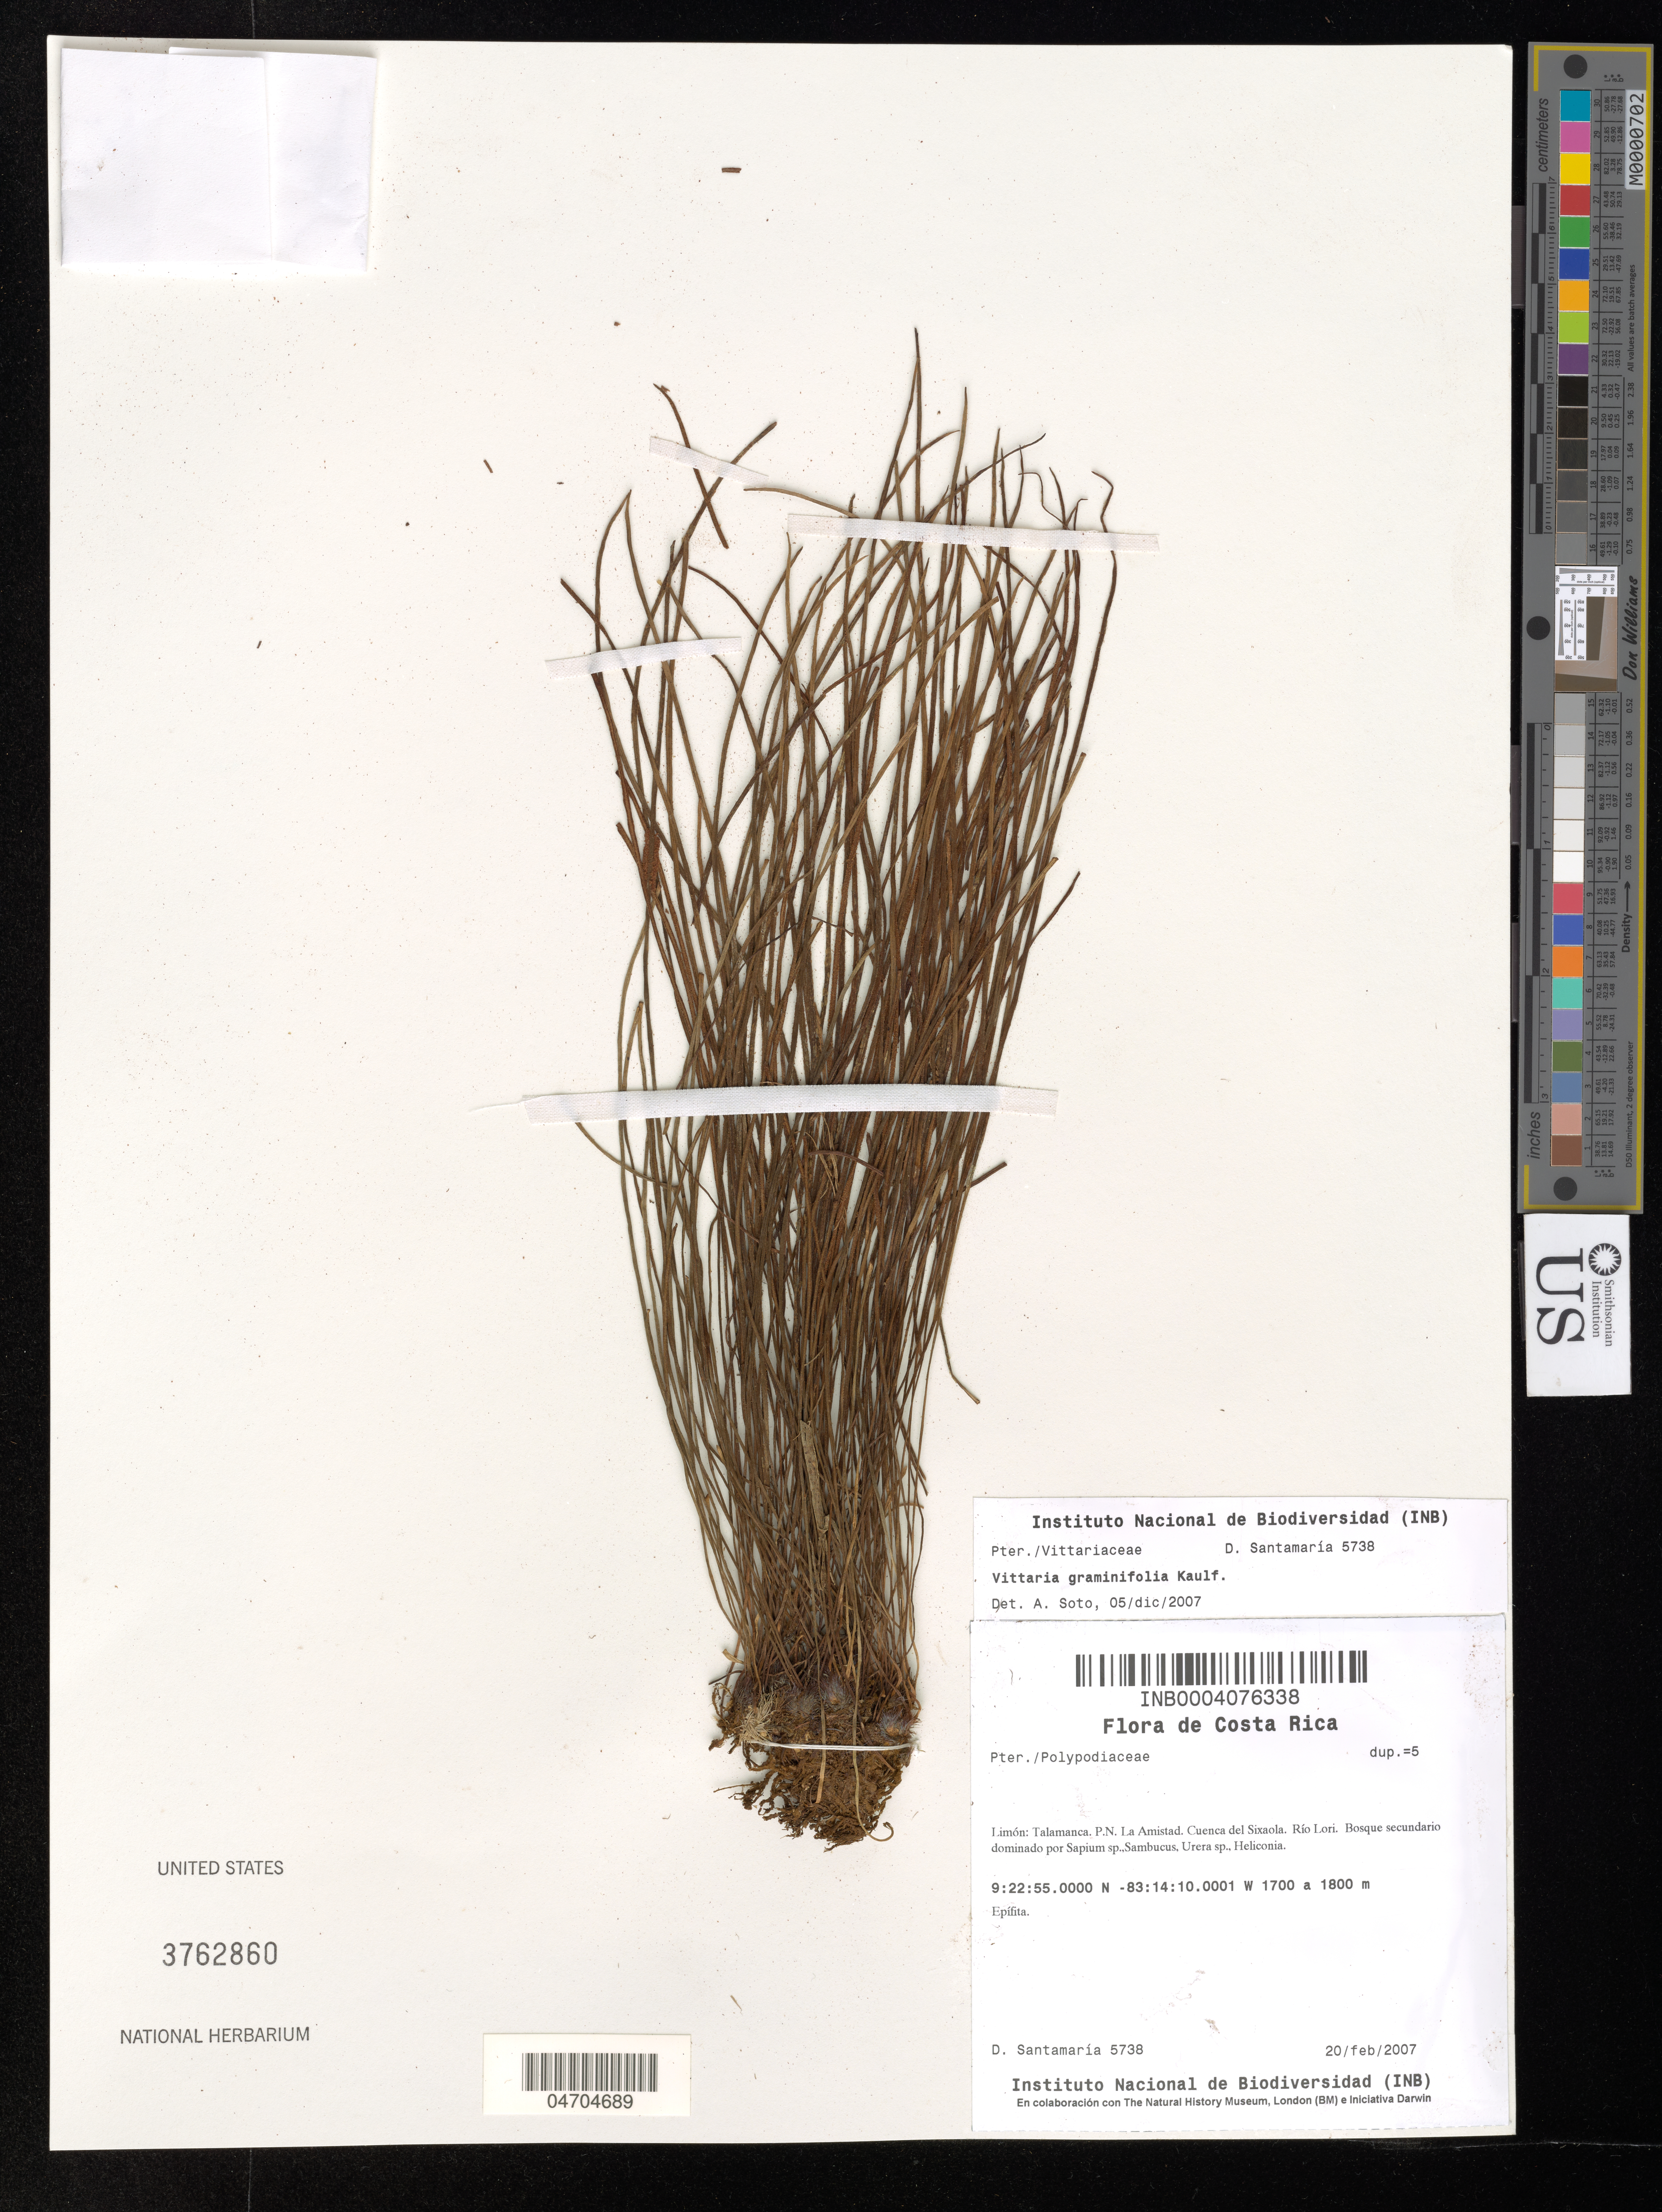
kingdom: Plantae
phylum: Tracheophyta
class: Polypodiopsida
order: Polypodiales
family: Pteridaceae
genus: Vittaria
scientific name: Vittaria graminifolia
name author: Kaulf.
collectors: D. Santamaria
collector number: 5738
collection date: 2007-02-20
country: Costa Rica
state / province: Limón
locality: Talamanca. P.N. La Amistad. Cuenca del Sixaola. Río Lori.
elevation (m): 1700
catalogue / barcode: US 3762860